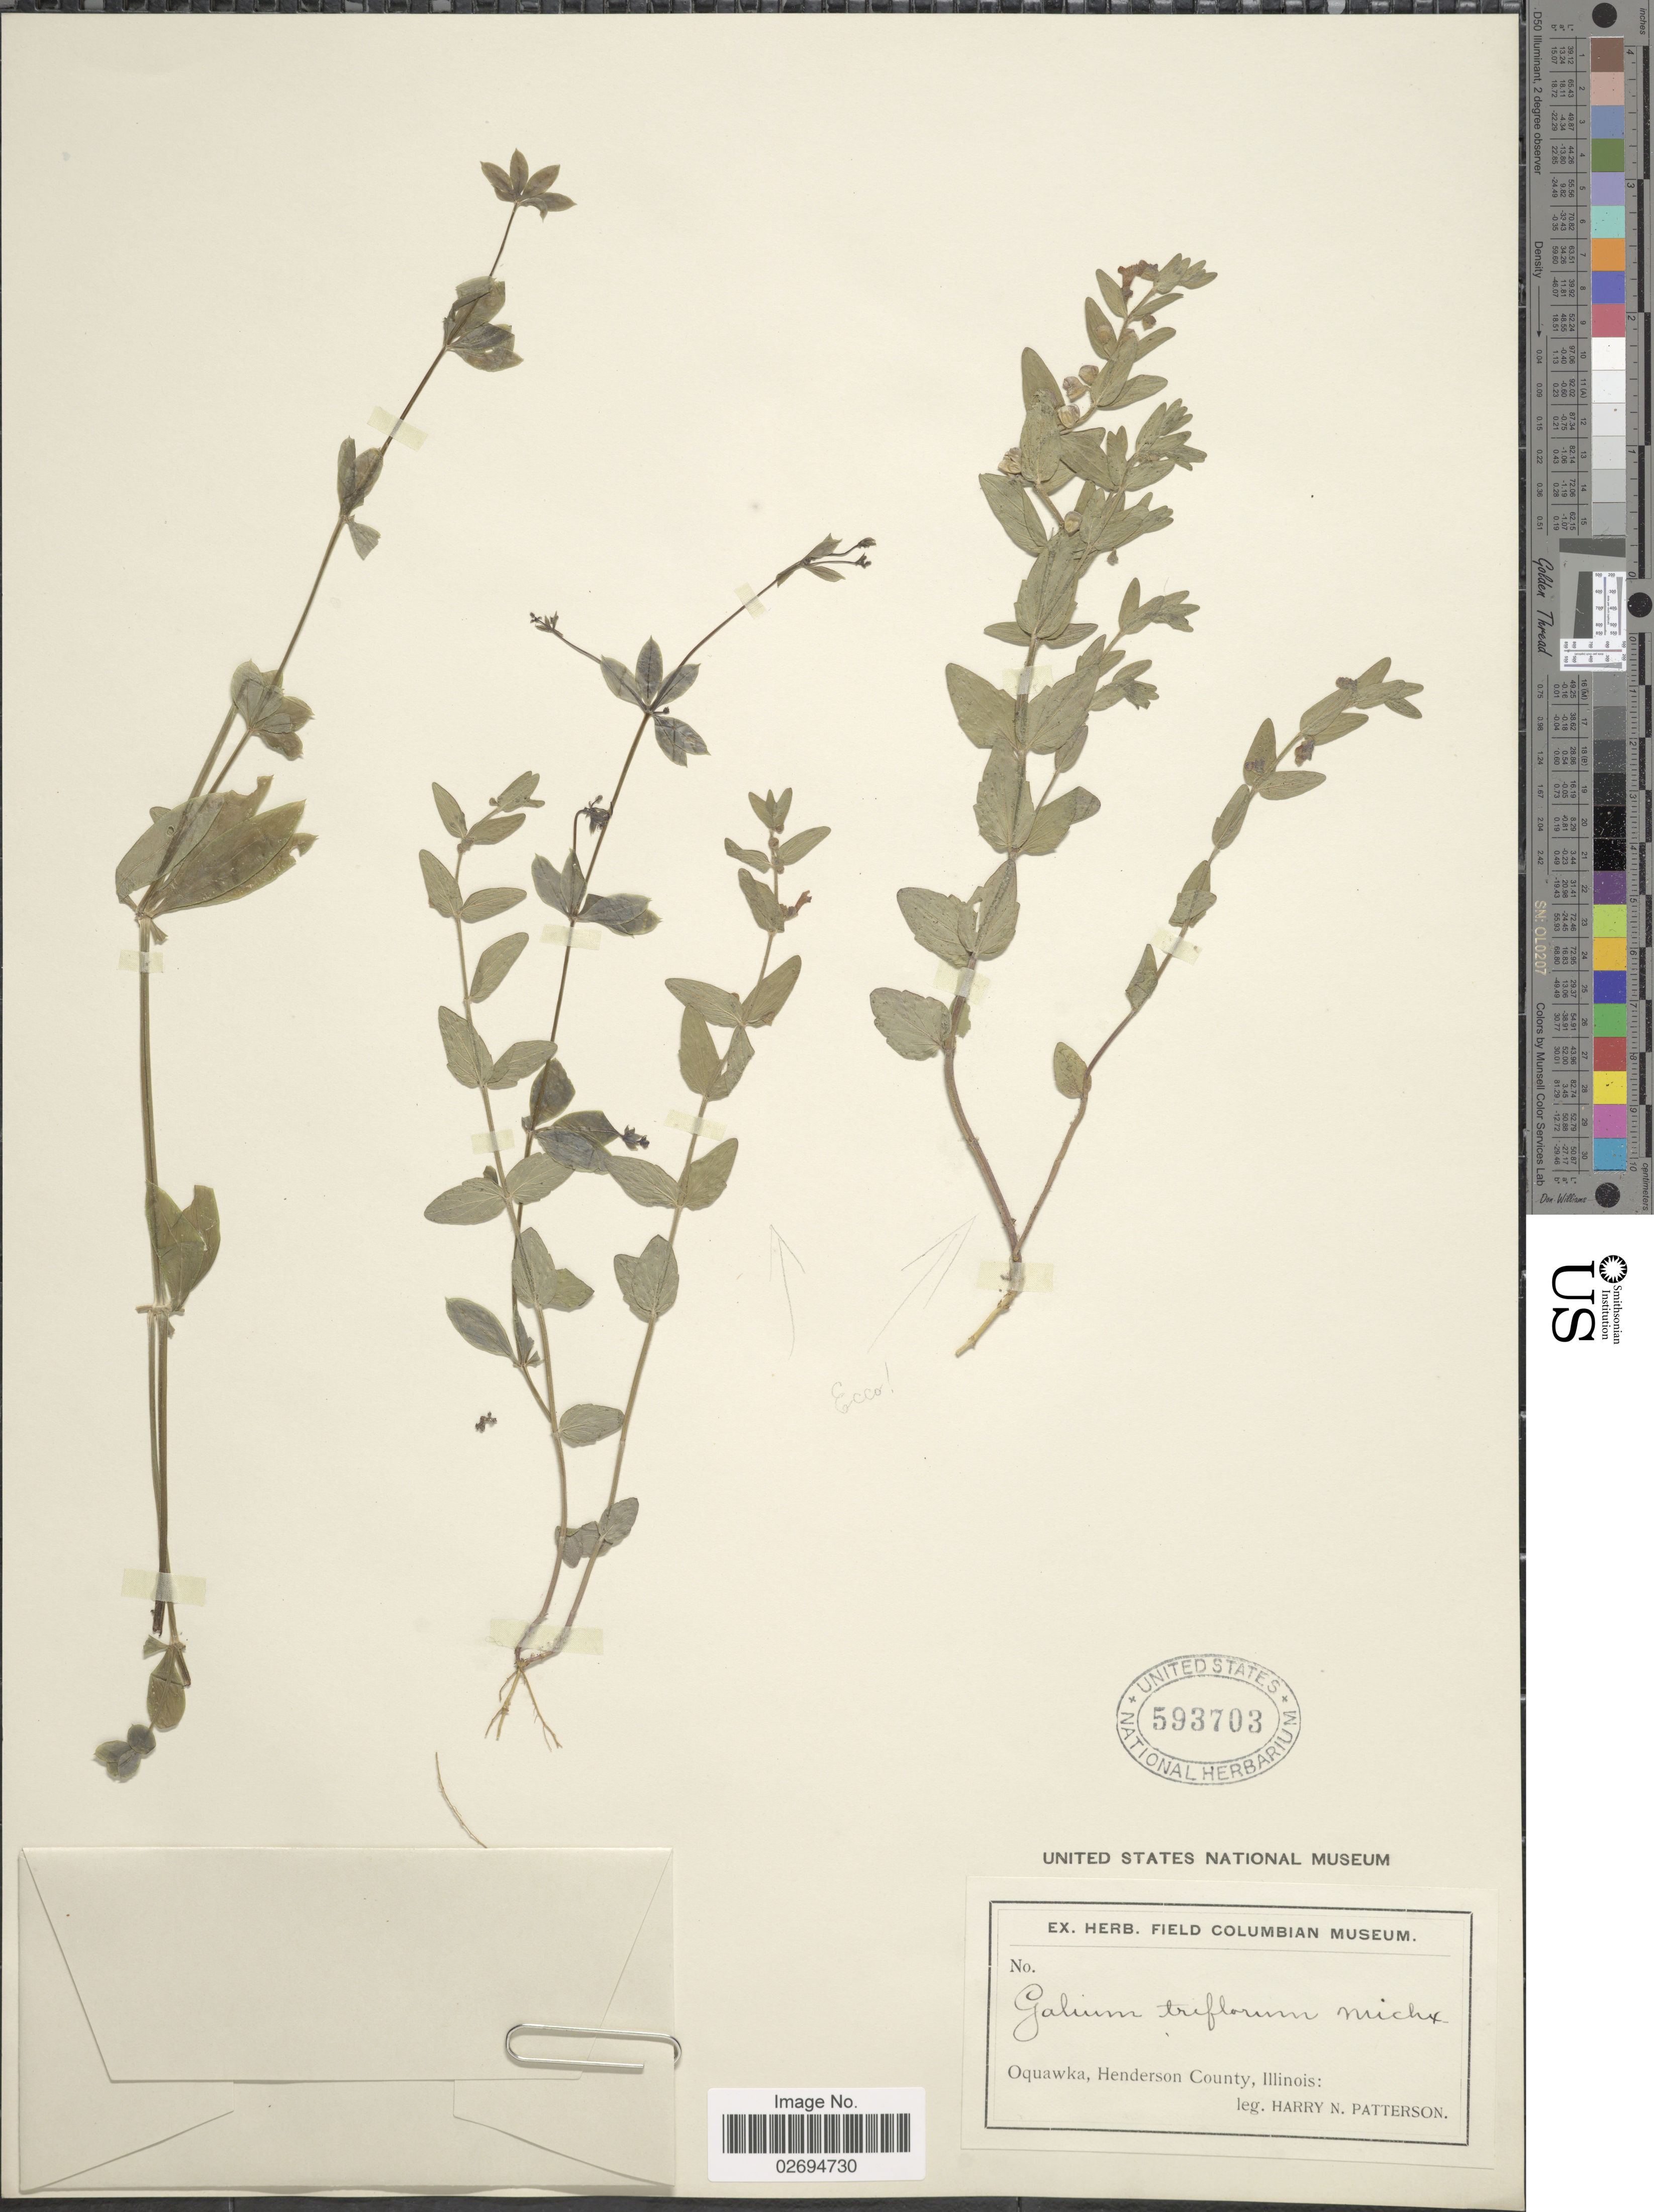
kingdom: Plantae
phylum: Tracheophyta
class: Magnoliopsida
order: Gentianales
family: Rubiaceae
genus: Galium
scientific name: Galium triflorum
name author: Michx.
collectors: H. N. Patterson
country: United States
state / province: Illinois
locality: Oquawka, Henderson County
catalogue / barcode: US 593703